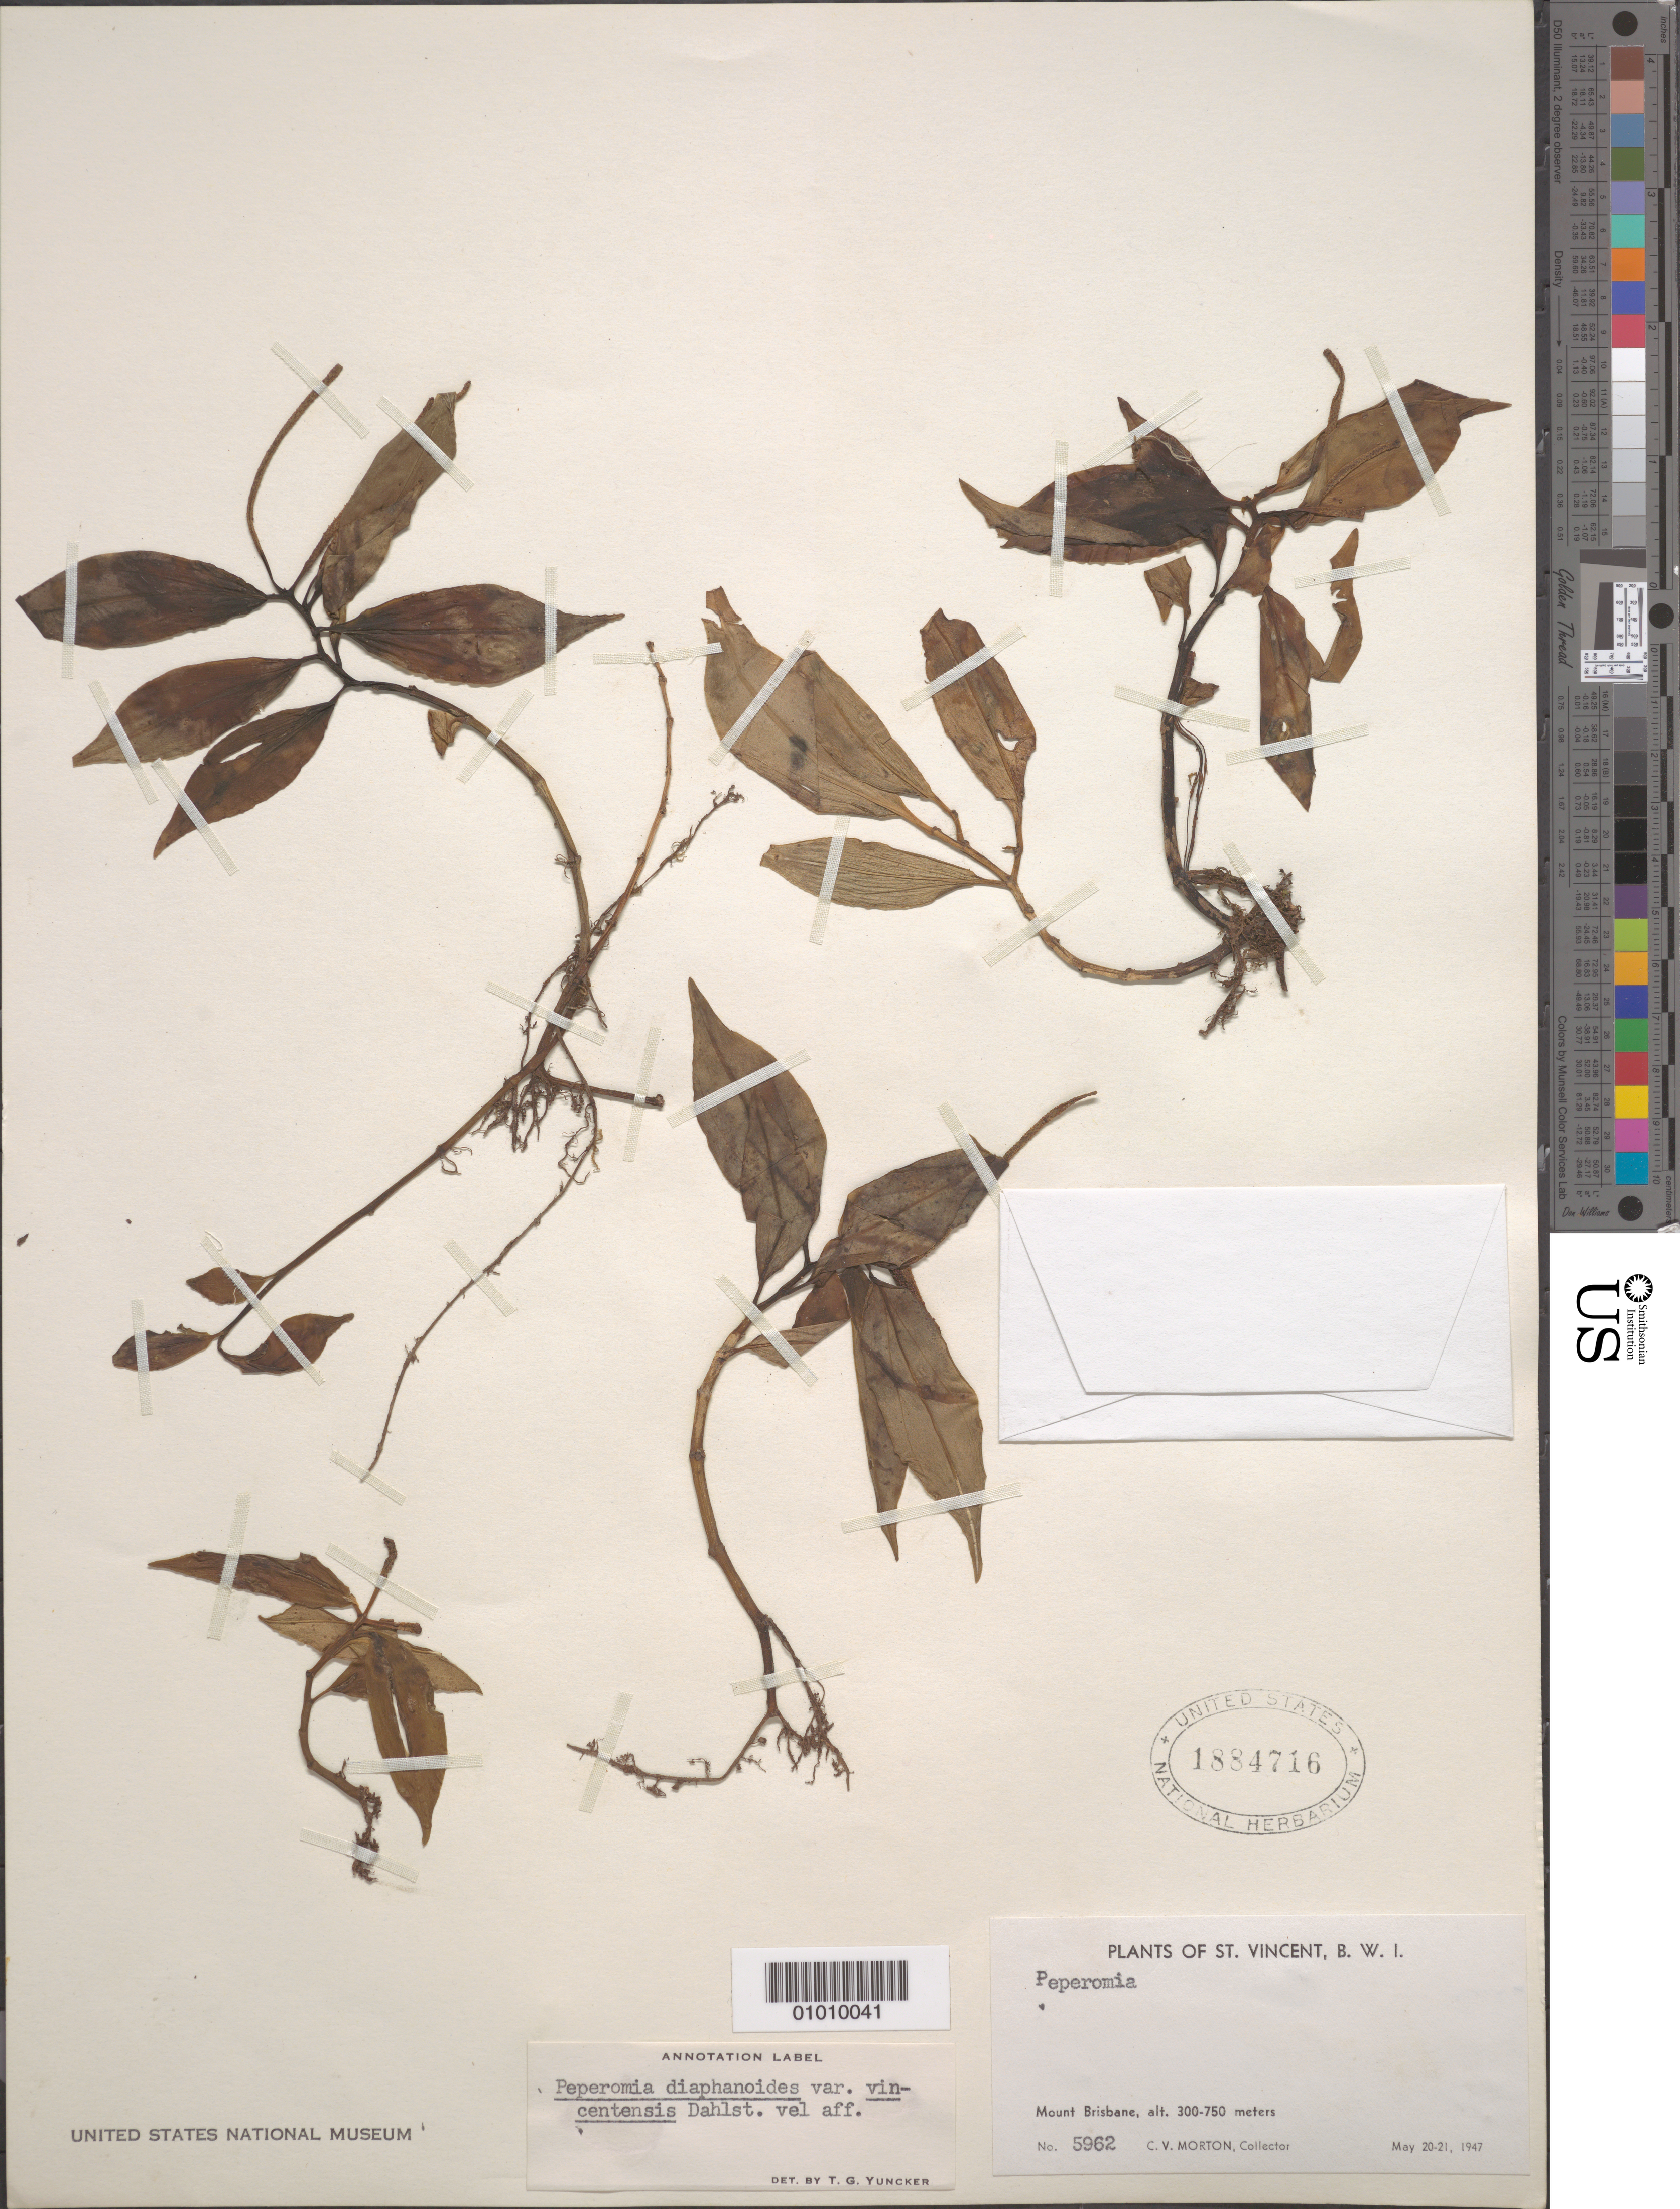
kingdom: Plantae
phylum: Tracheophyta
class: Magnoliopsida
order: Piperales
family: Piperaceae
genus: Peperomia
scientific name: Peperomia diaphanoides var. vincentensis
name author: Dahlst.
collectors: C. V. Morton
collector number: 5962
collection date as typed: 20 May 1947 to 21 May 1947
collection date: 1947-05-20/1947-05-21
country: St. Vincent - Grenadines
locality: Mount Brisbane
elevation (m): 300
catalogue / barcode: US 1884716